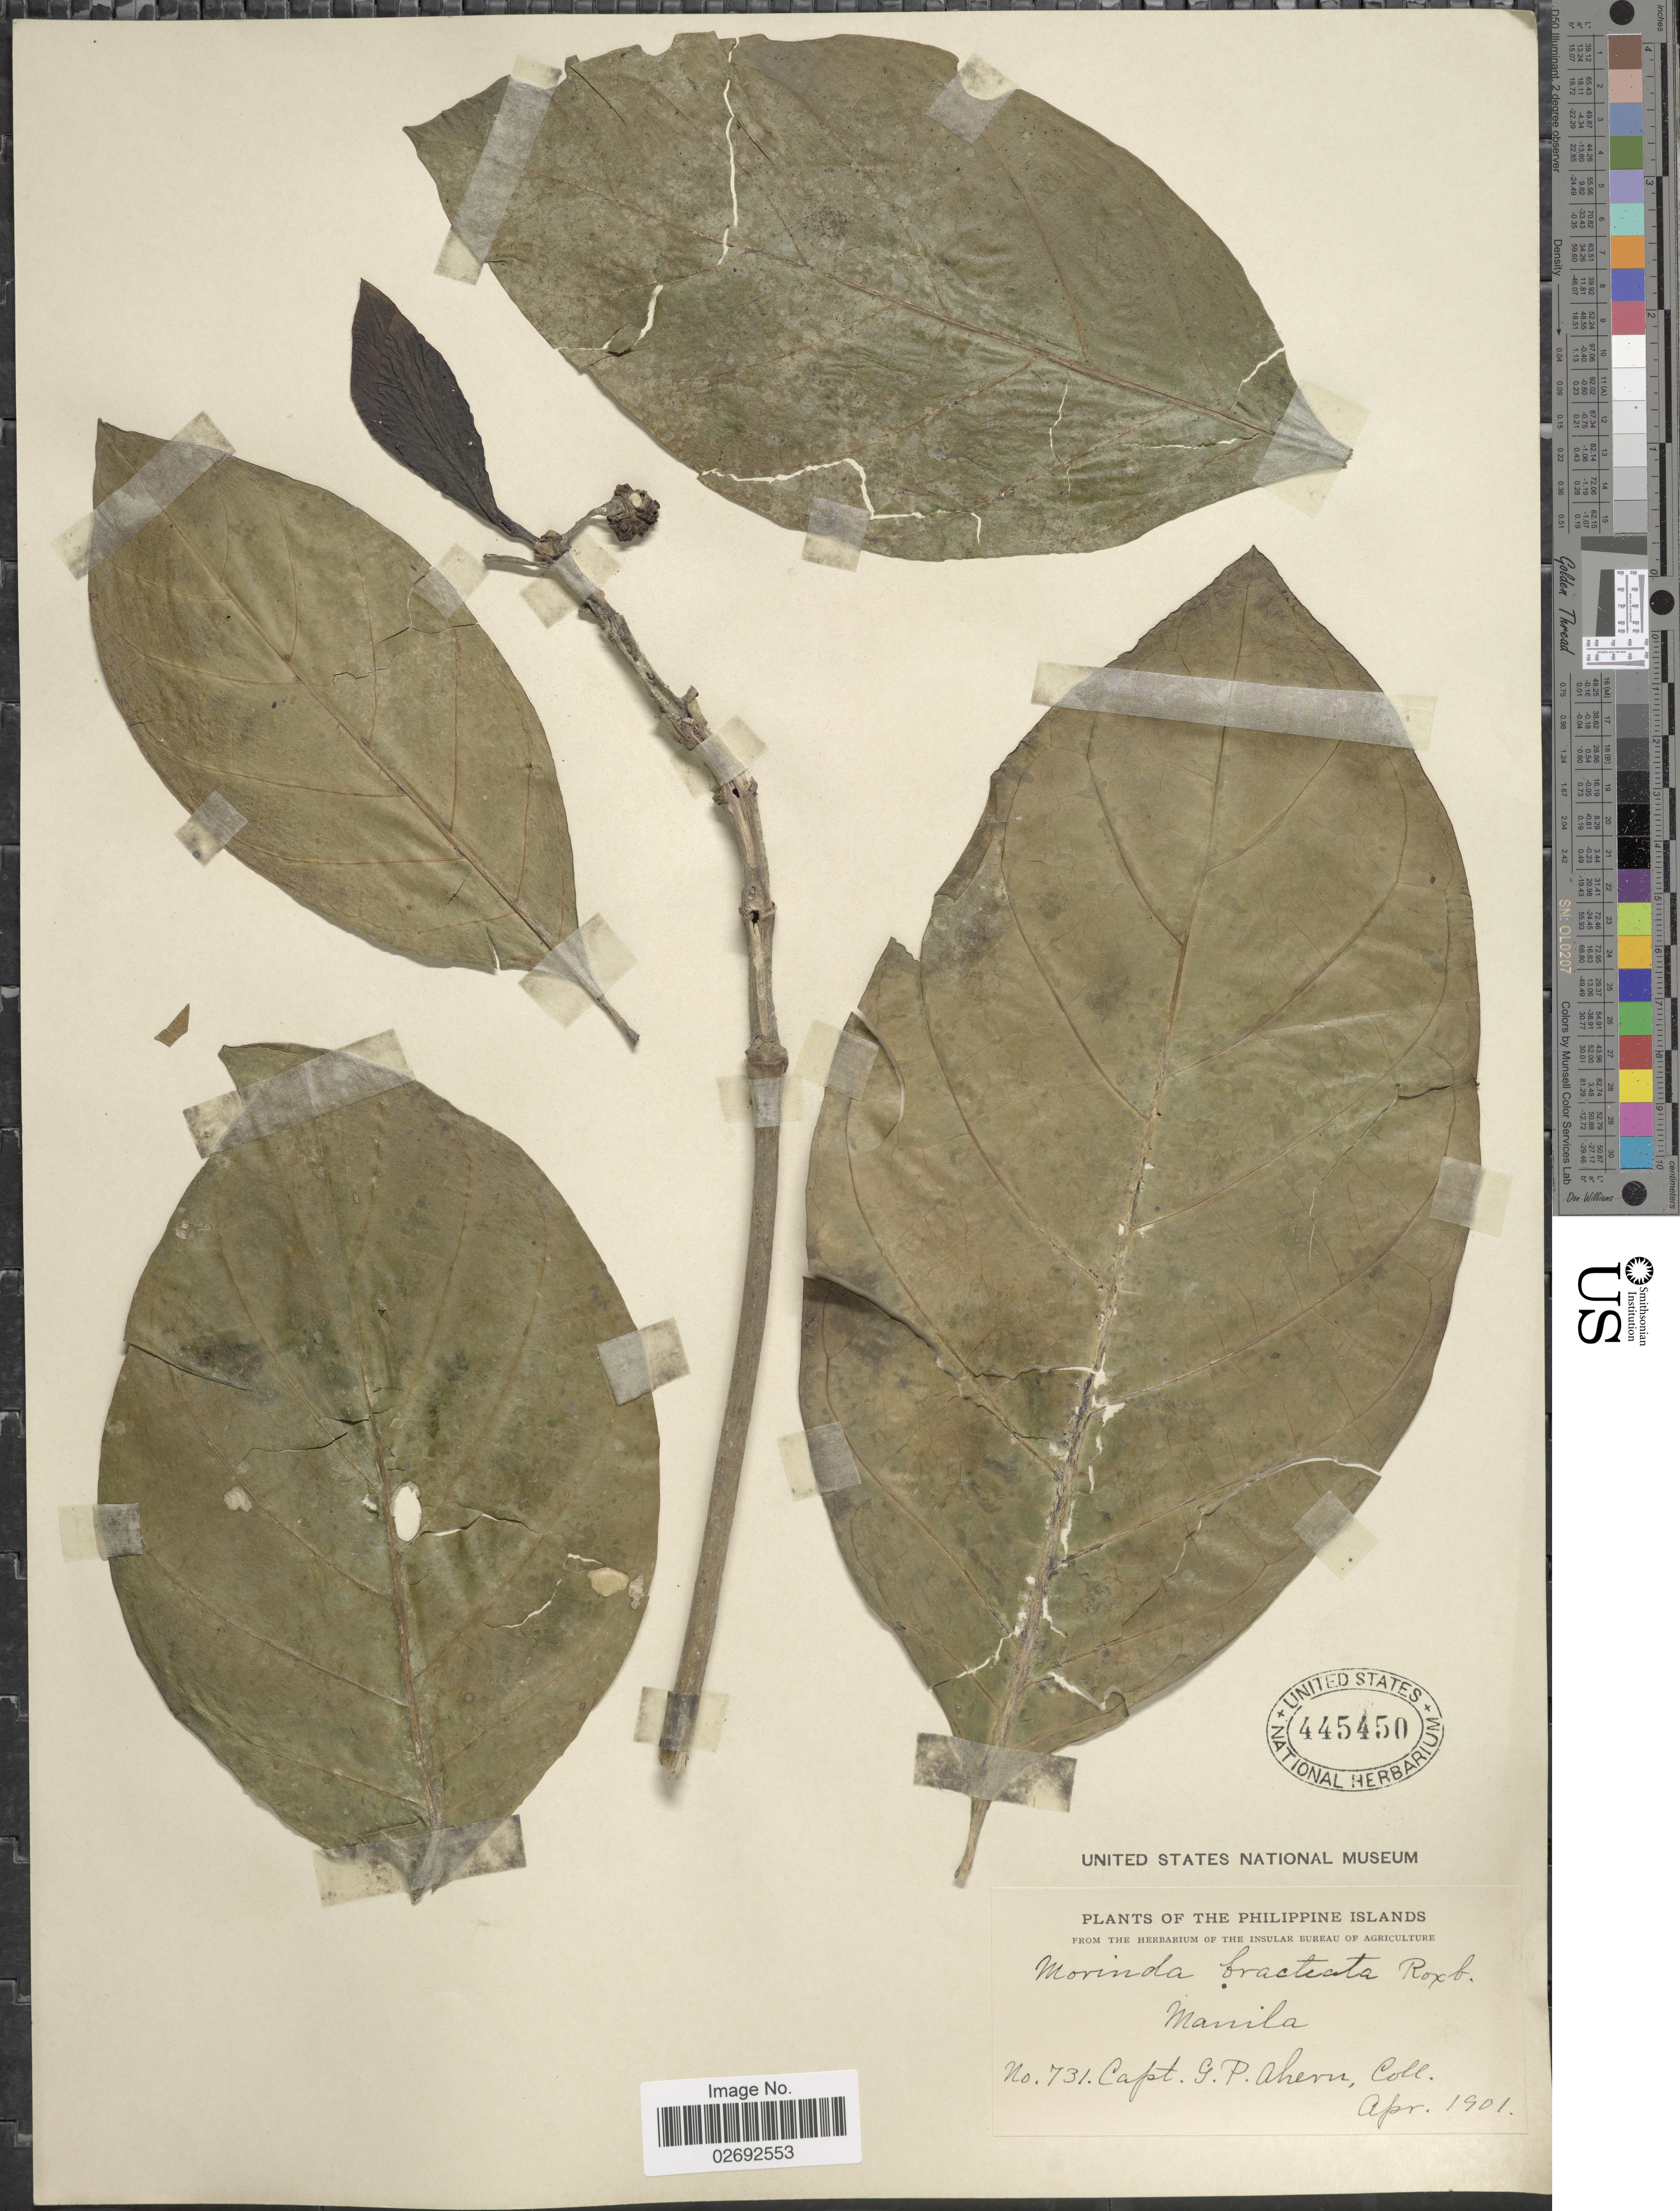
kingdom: Plantae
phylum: Tracheophyta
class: Magnoliopsida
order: Gentianales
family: Rubiaceae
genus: Morinda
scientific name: Morinda citrifolia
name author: L.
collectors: G. Ahern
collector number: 731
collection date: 1901-04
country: Philippines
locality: Manila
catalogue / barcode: US 445450